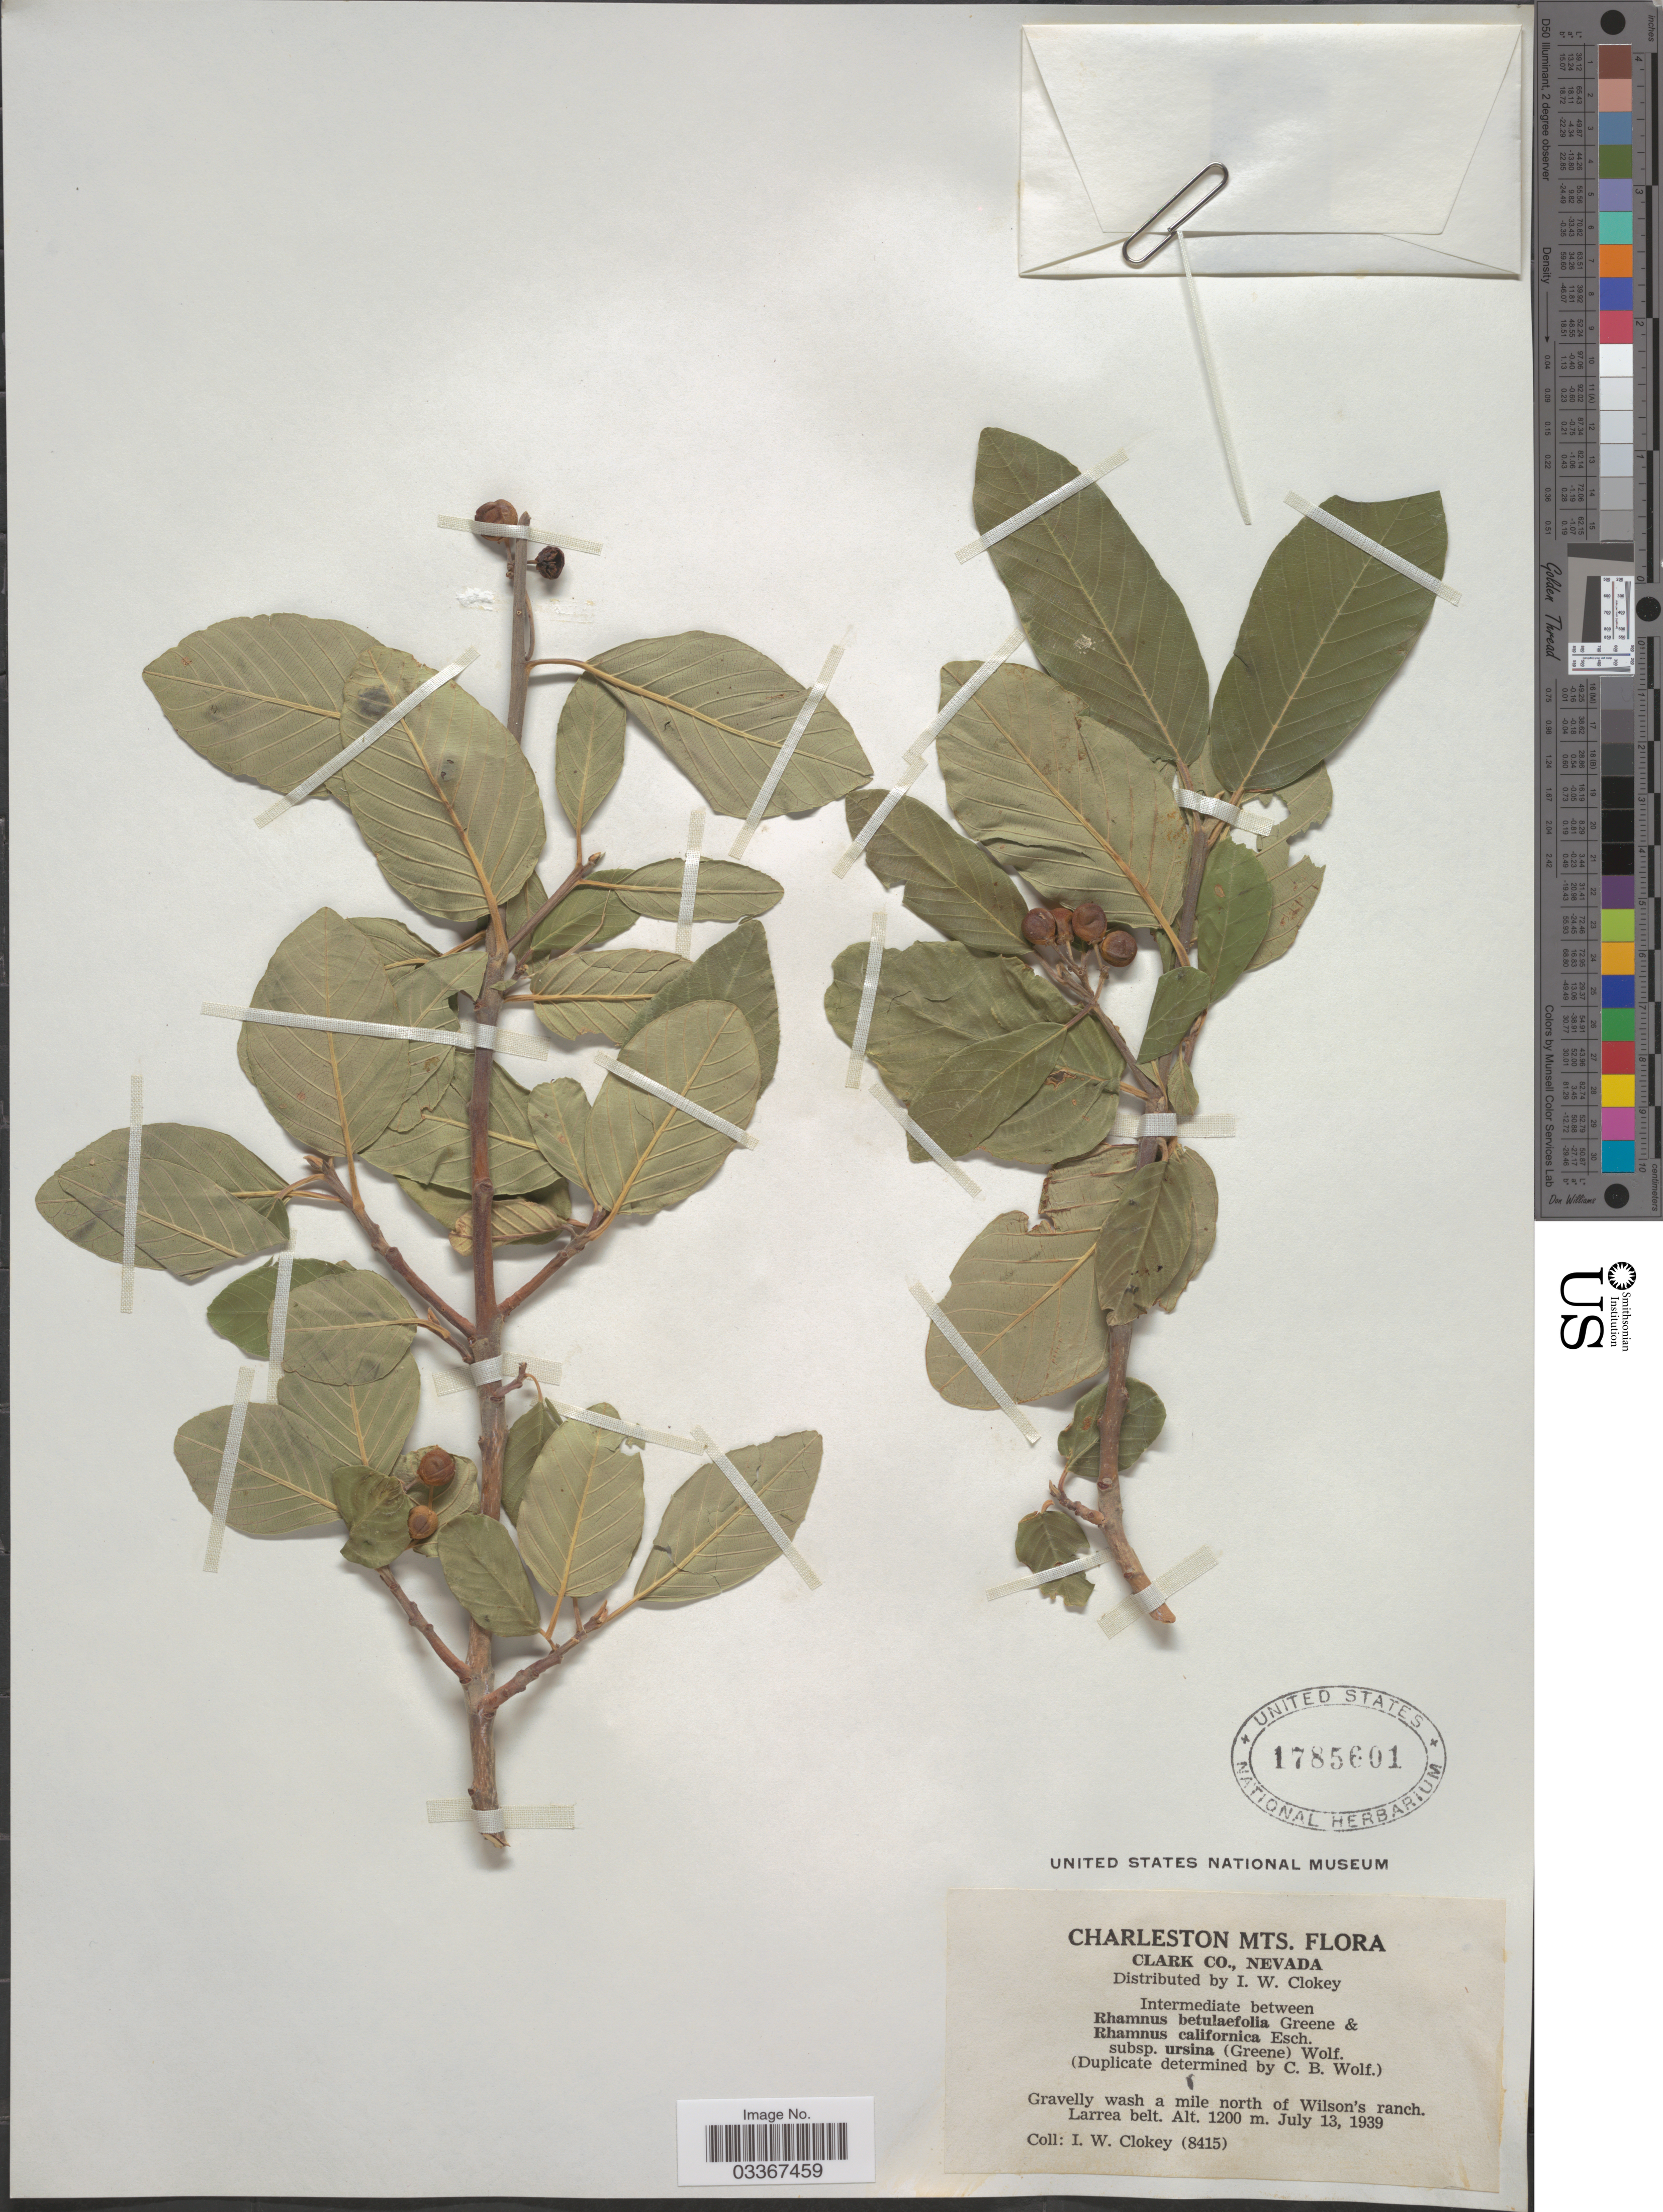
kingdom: Plantae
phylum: Tracheophyta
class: Magnoliopsida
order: Rosales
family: Rhamnaceae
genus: Frangula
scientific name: Frangula betulifolia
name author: (Greene) Grubov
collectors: I. W. Clokey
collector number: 8415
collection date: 1939-07-13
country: United States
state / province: Nevada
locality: Charleston Mts. Clark Co. Gravelly wash a mile north of Wilson's ranch Larrea belt.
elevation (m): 1200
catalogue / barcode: US 1785601